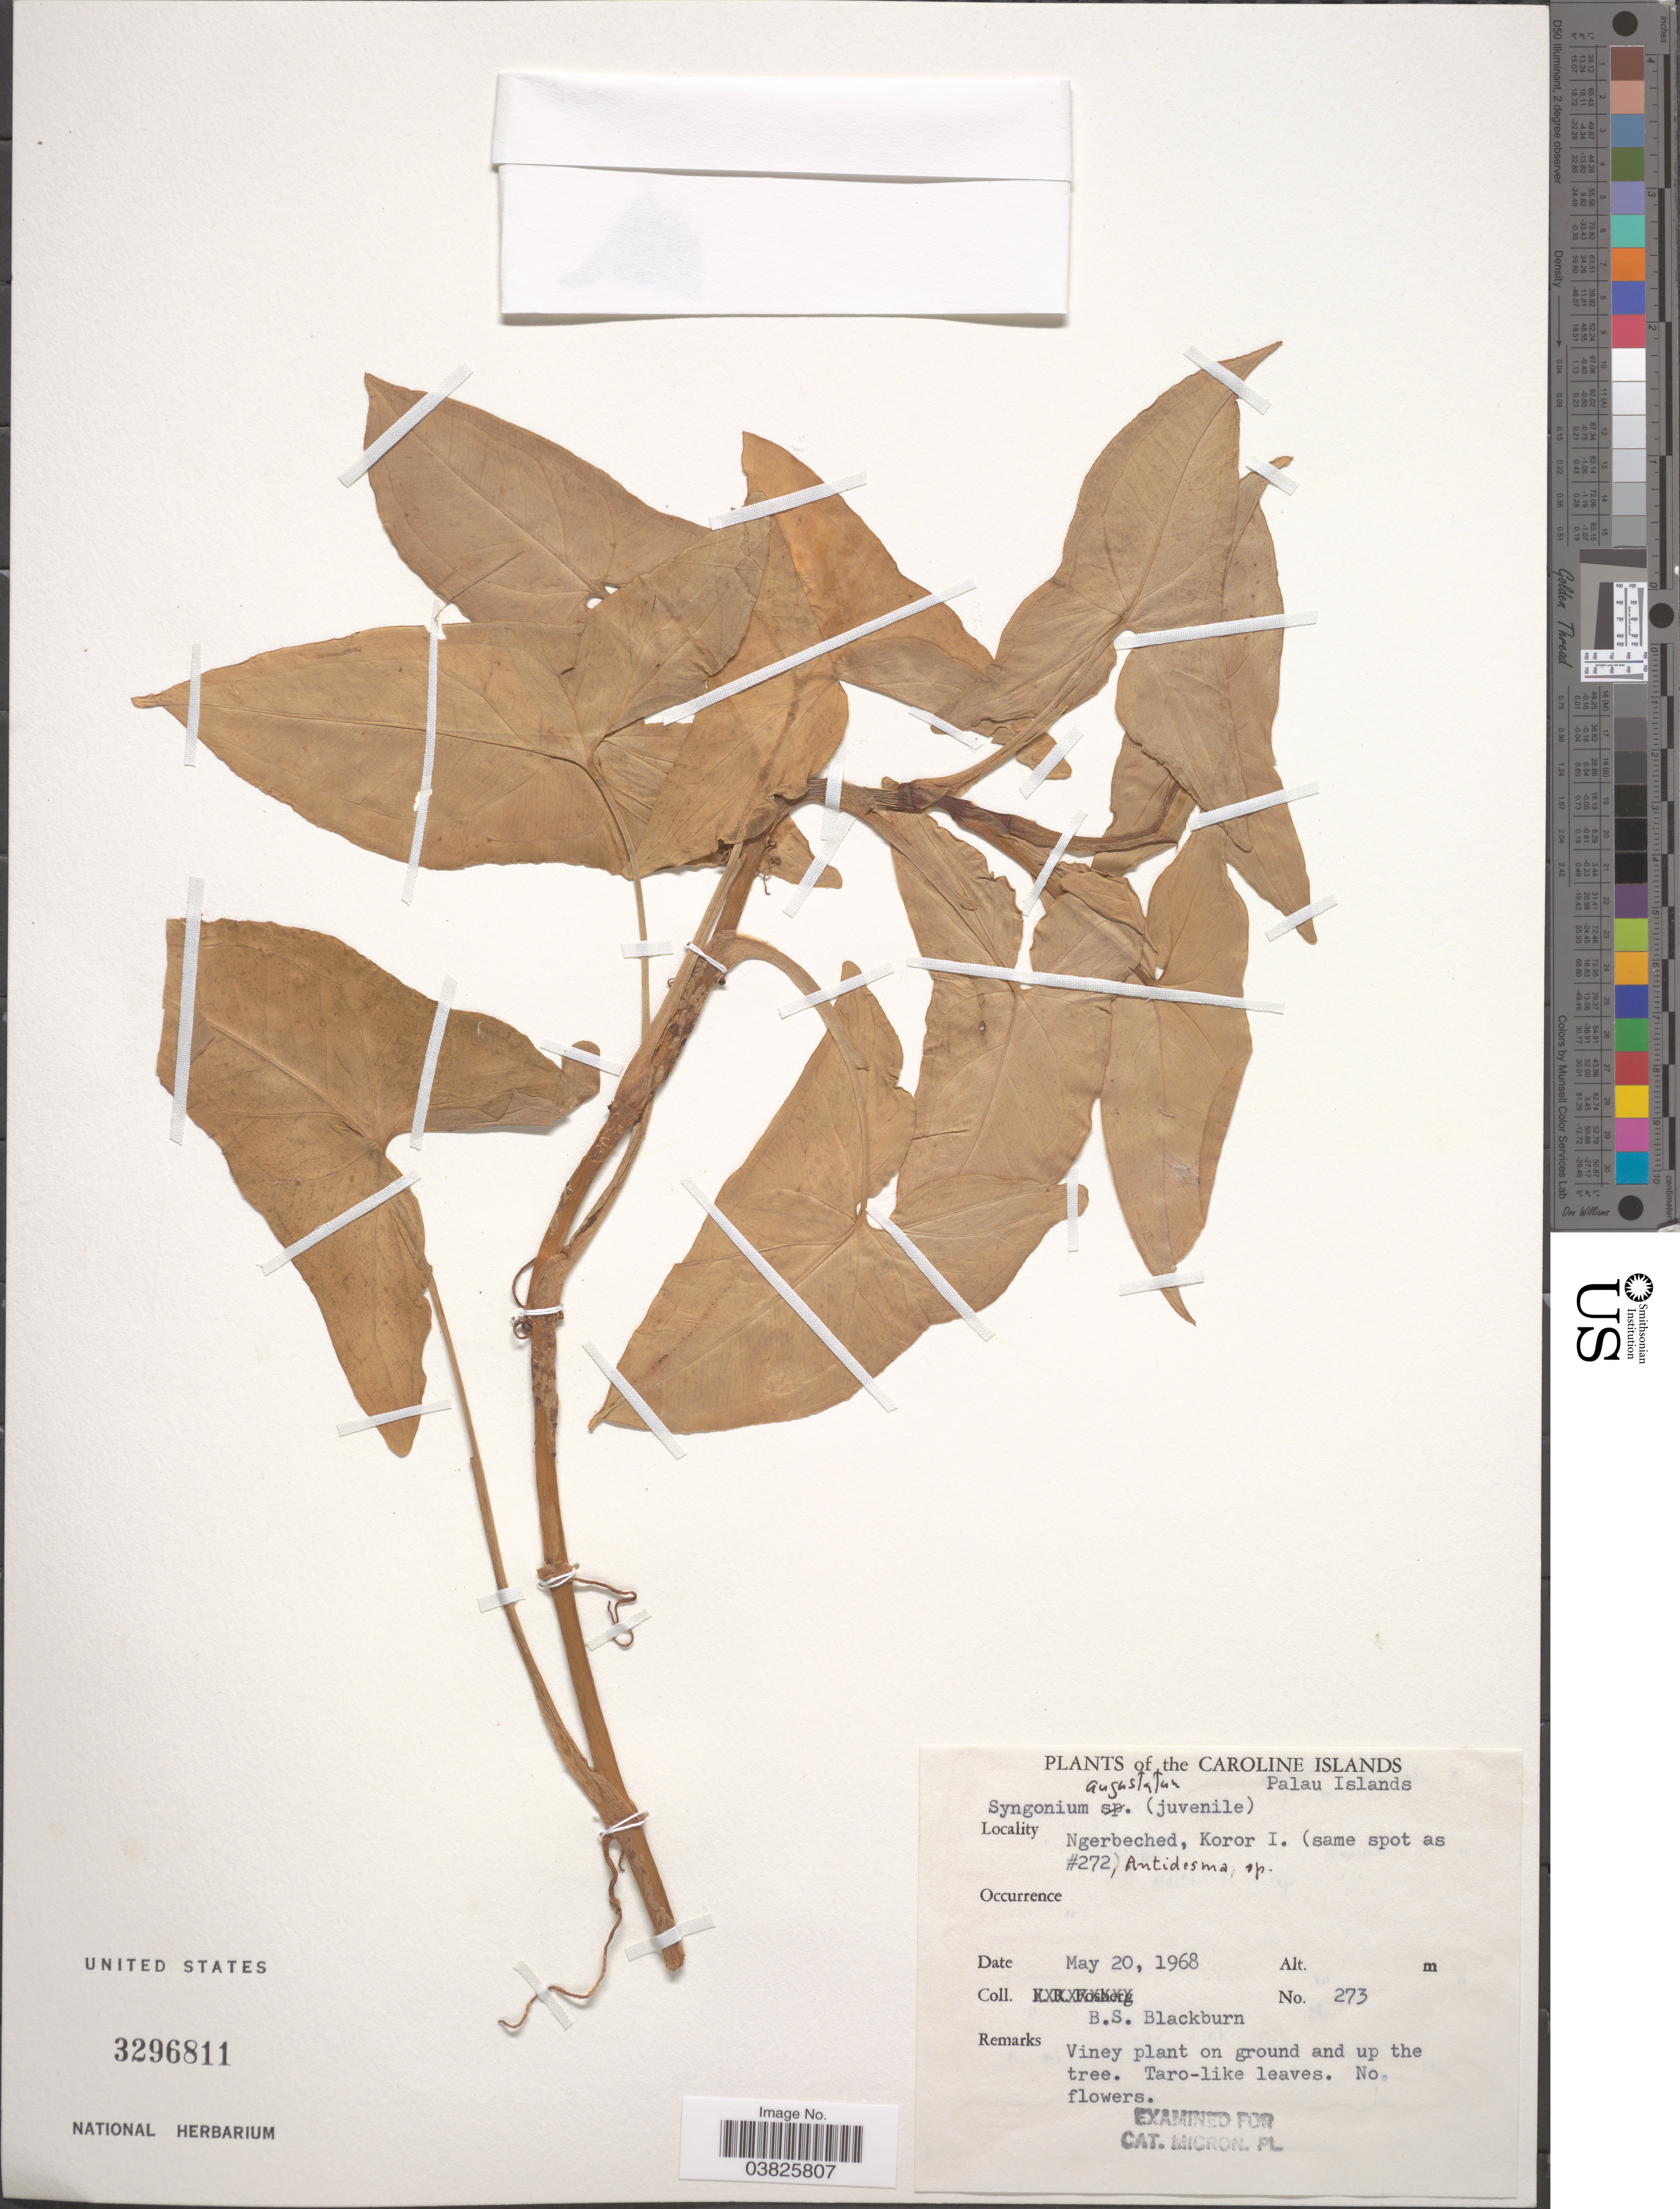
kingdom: Plantae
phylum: Tracheophyta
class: Liliopsida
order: Alismatales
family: Araceae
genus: Syngonium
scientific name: Syngonium angustatum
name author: Schott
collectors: B. S. Blackburn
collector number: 273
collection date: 1968-05-20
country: Palau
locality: Caroline Islands. Palau Islands. Ngerbeched, Koror I. (same spot as #272).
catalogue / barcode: US 3296811